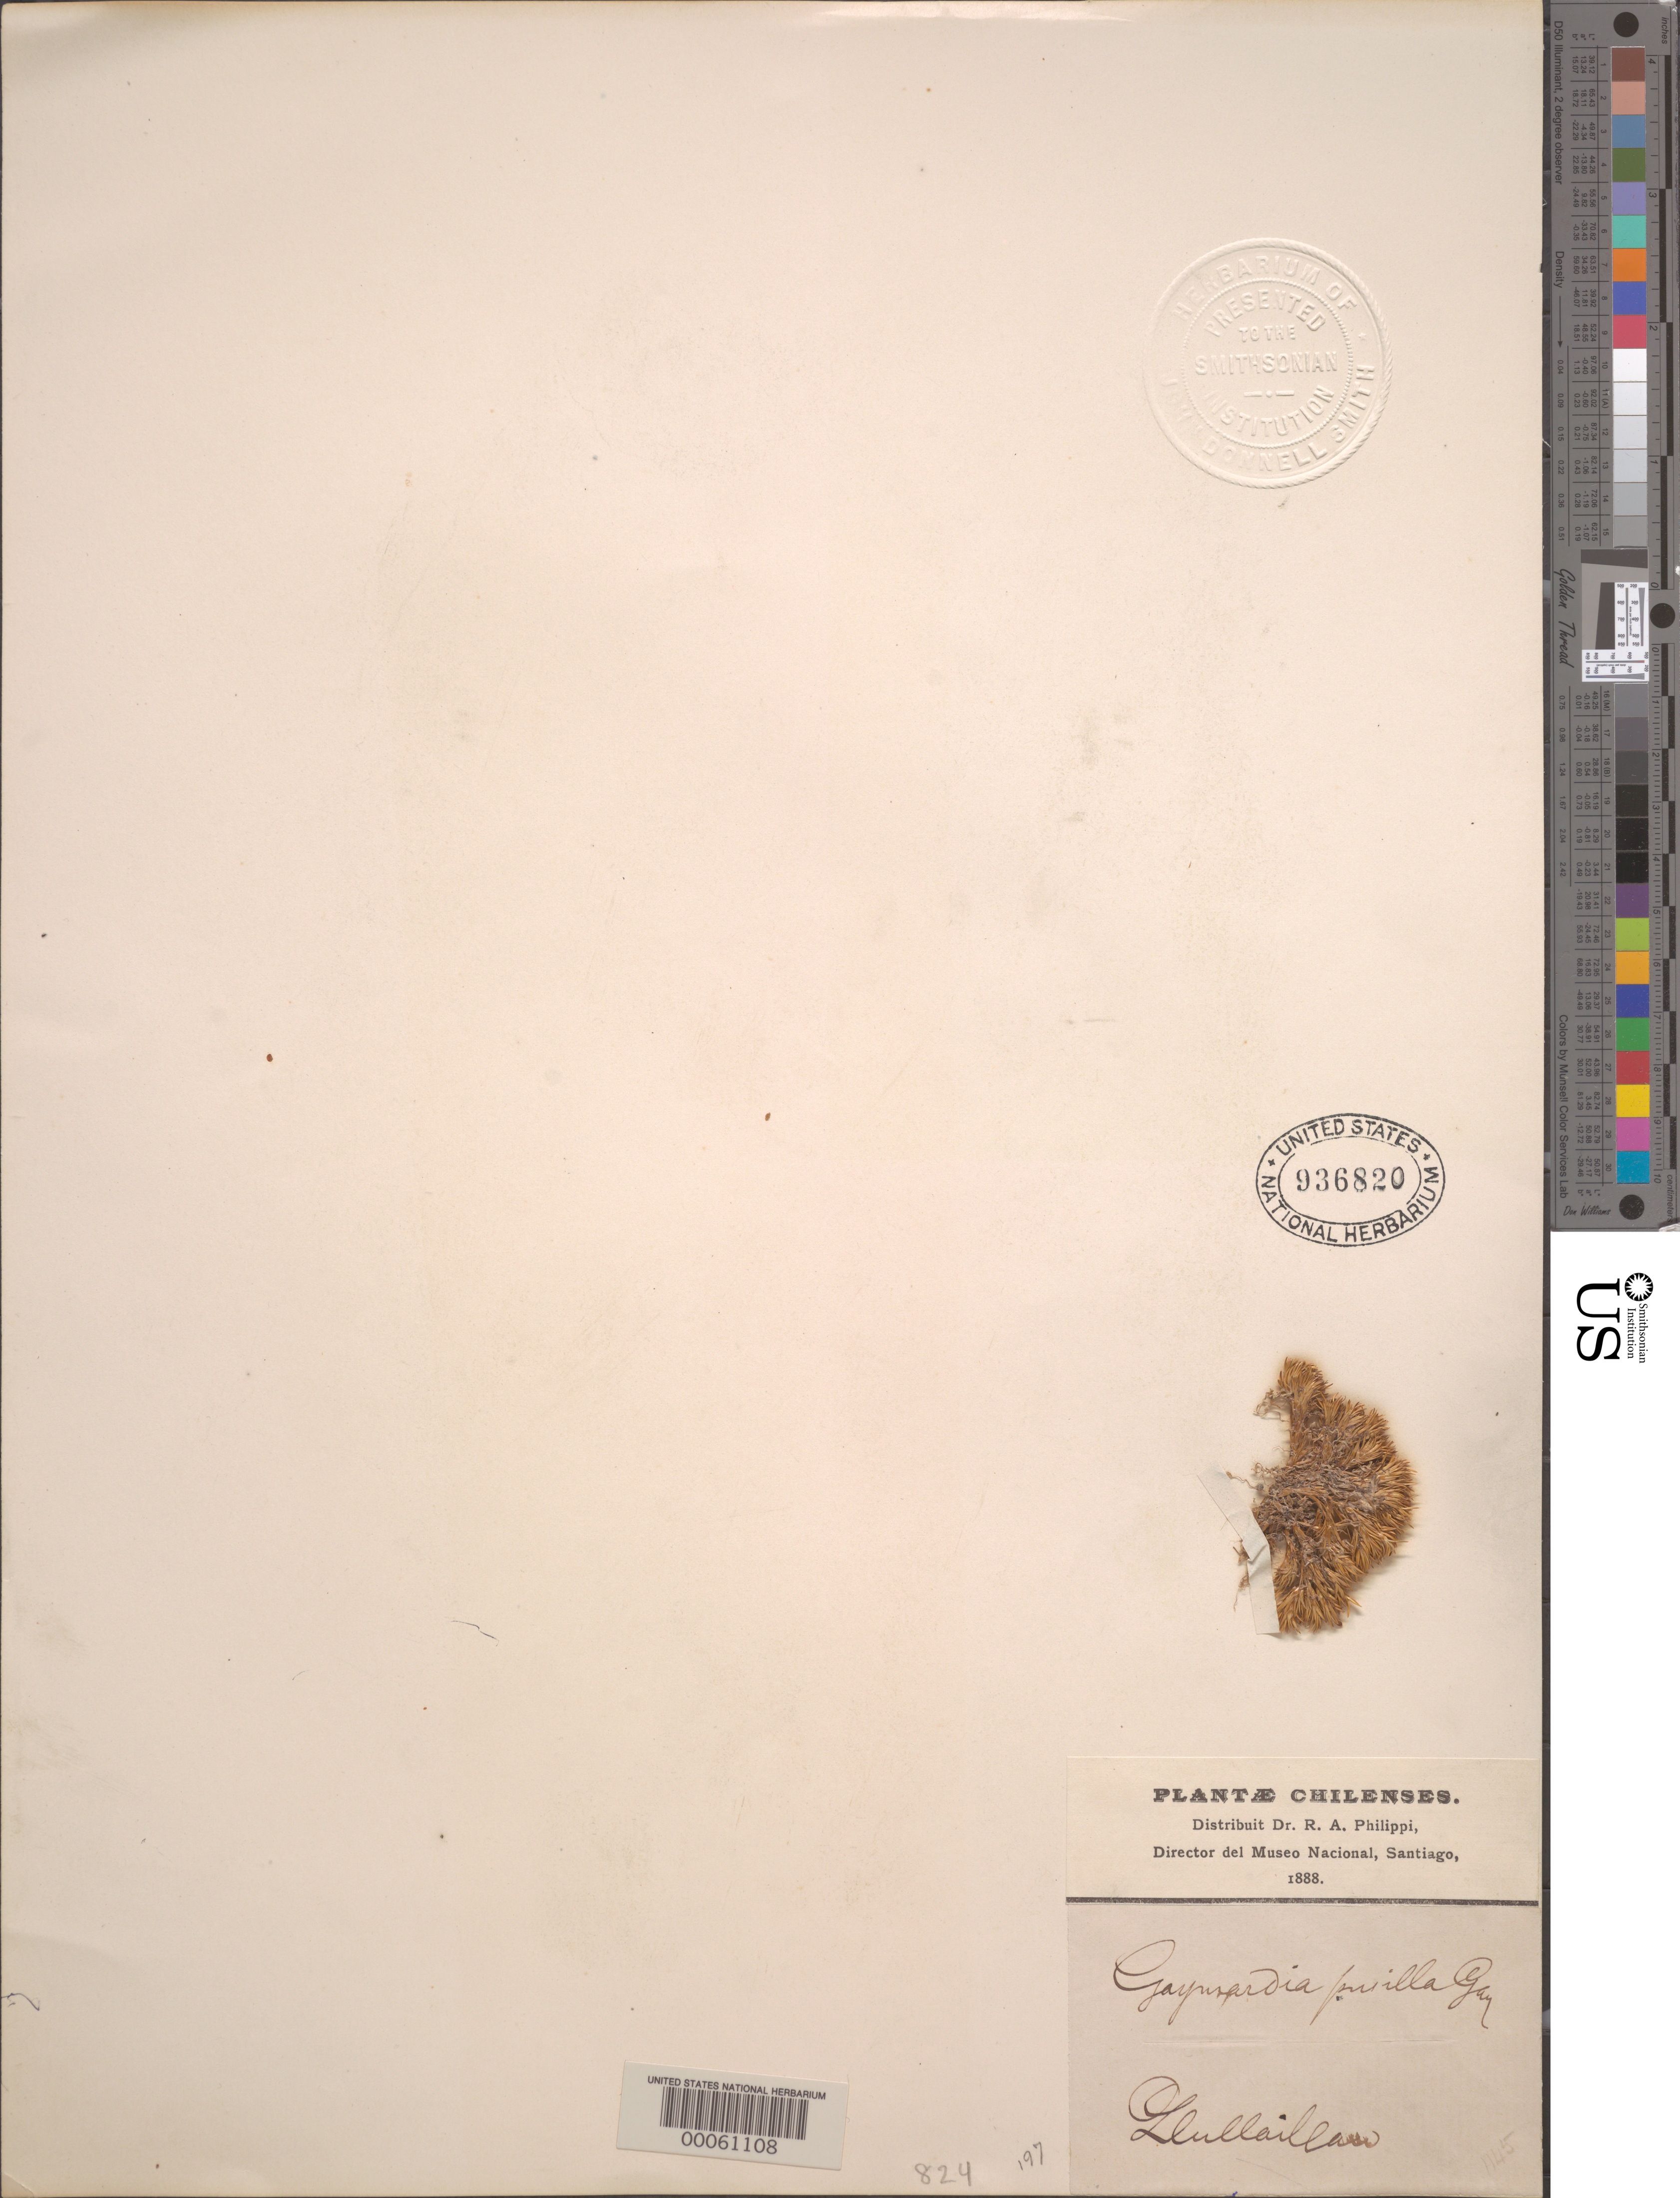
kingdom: Plantae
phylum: Tracheophyta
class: Liliopsida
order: Poales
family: Restionaceae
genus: Gaimardia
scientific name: Gaimardia pusilla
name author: Gaudich.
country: Chile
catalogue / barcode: US 936820